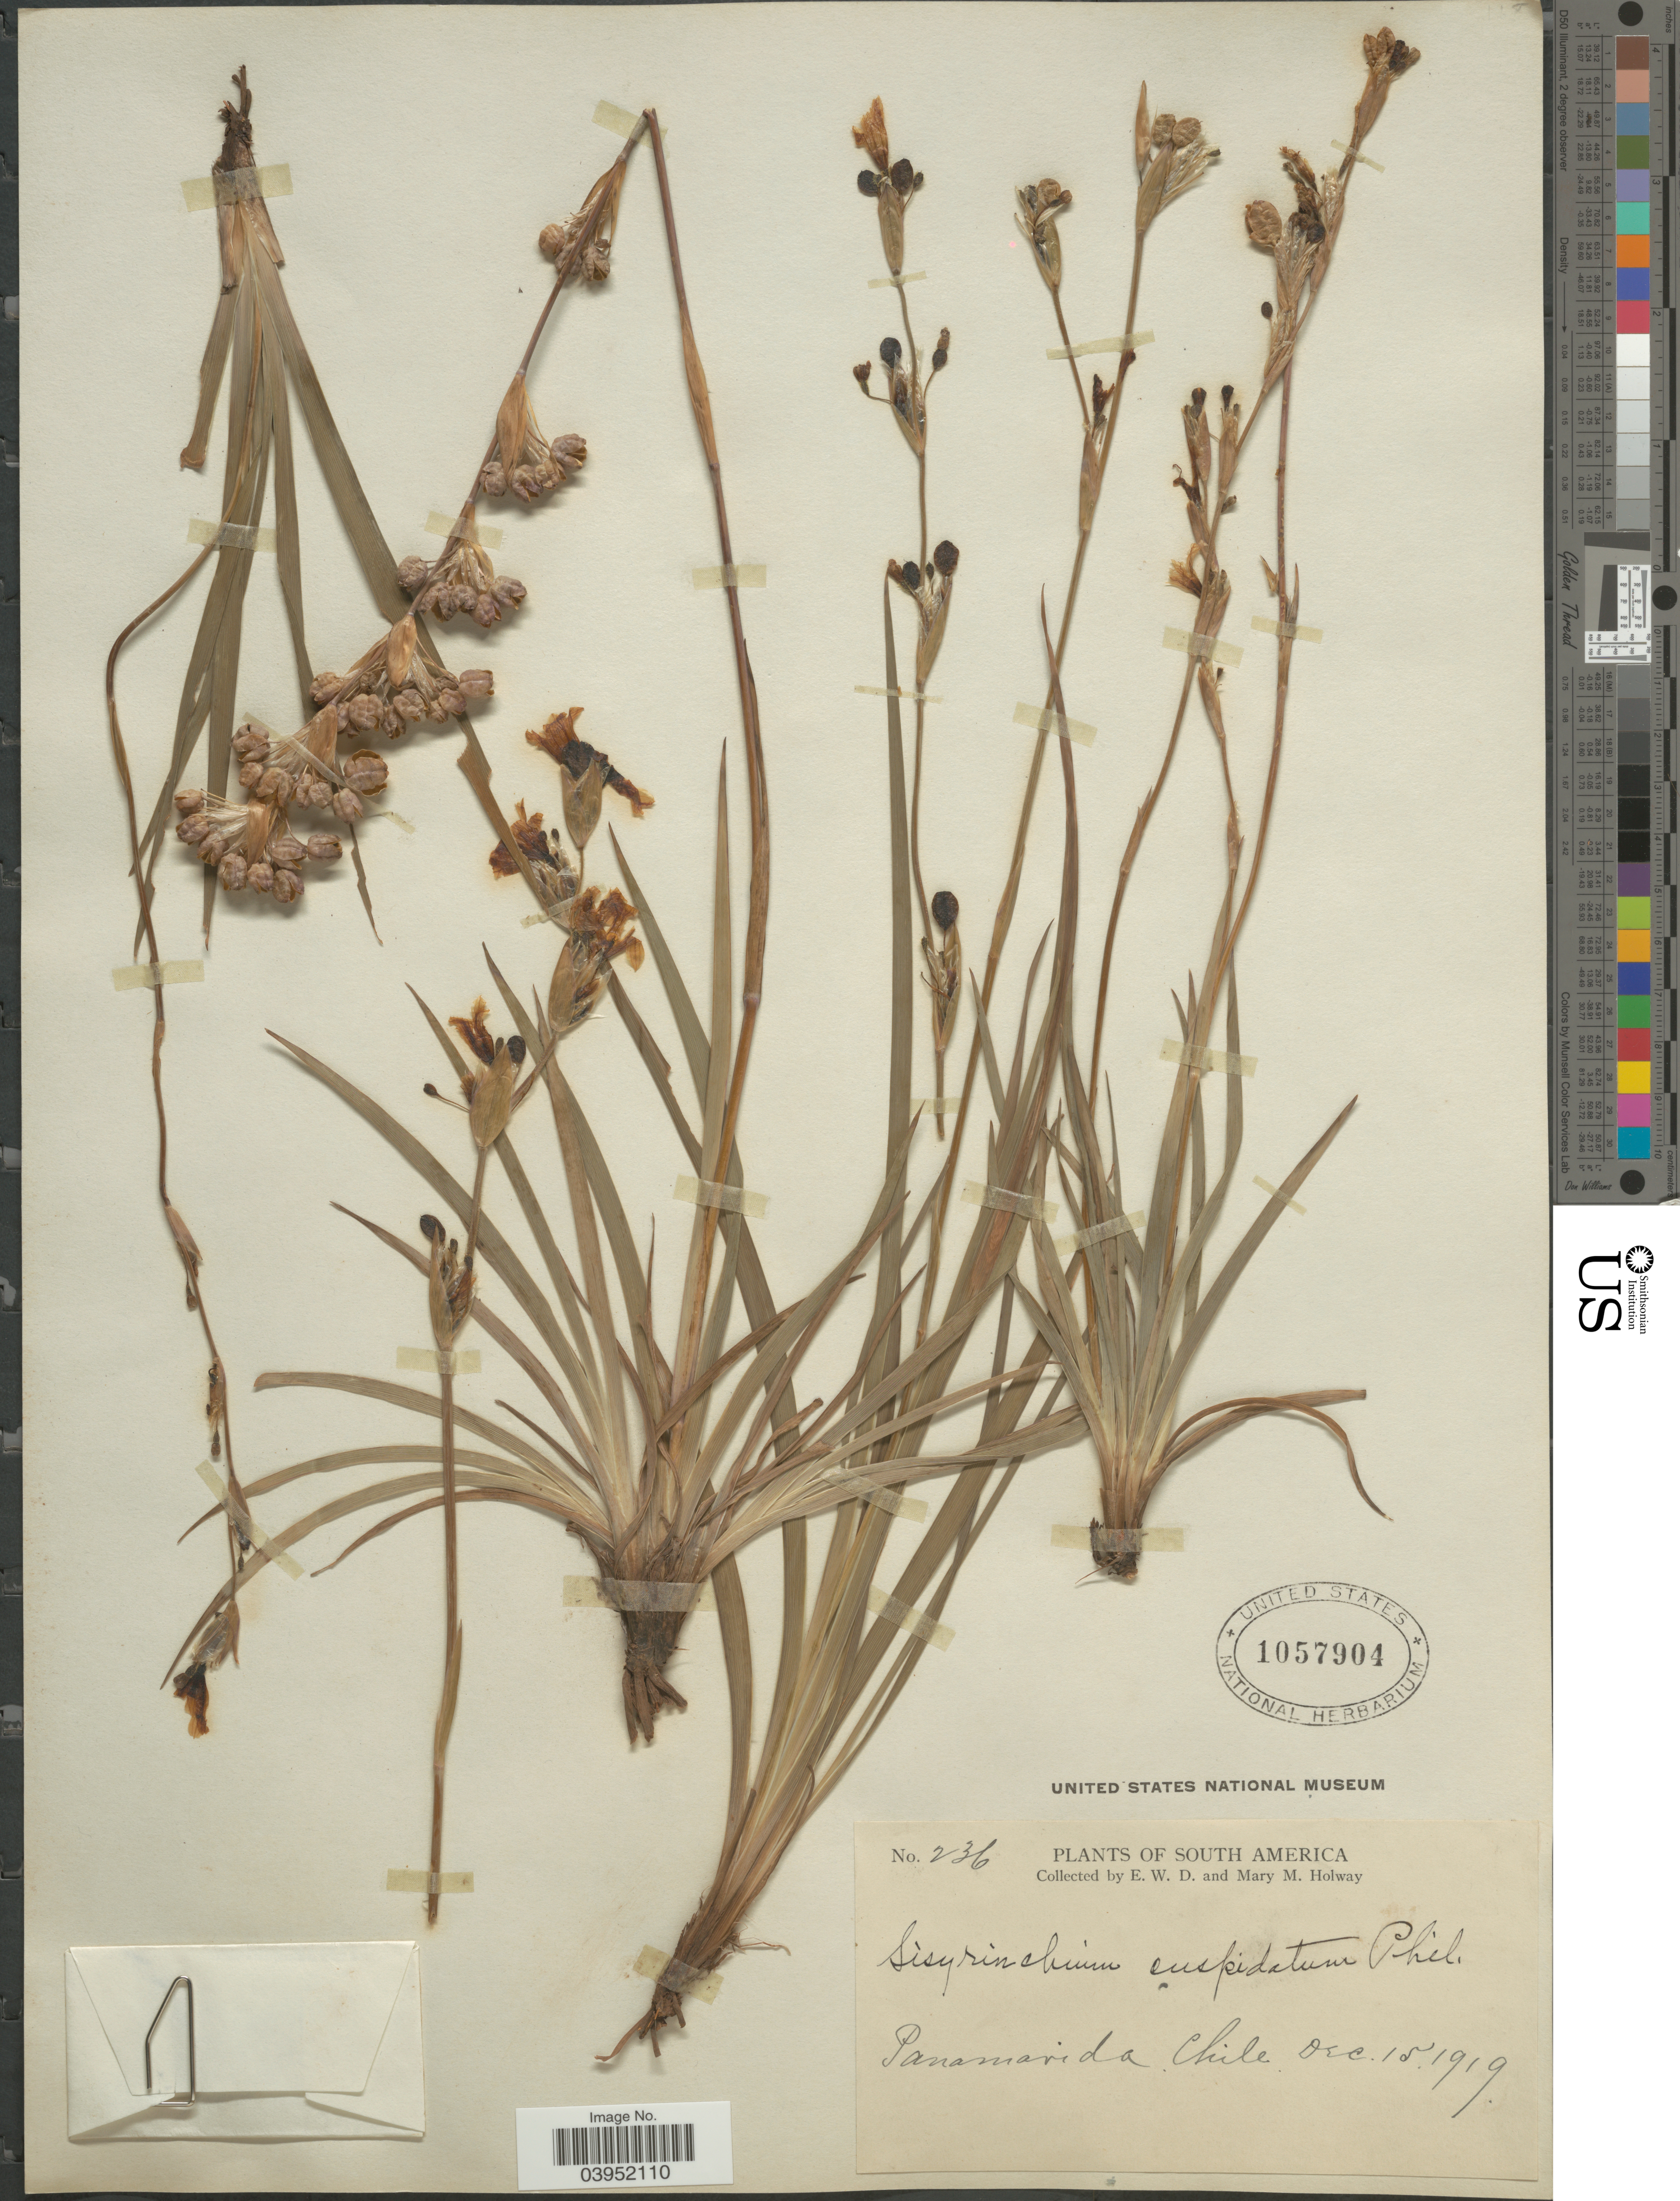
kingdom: Plantae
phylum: Tracheophyta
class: Liliopsida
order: Asparagales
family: Iridaceae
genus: Sisyrinchium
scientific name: Sisyrinchium cuspidatum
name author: Poepp.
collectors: E. W. D. Holway & M. M. Holway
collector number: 236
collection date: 1919-12-15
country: Chile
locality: Panamari da Chile.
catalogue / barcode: US 1057904